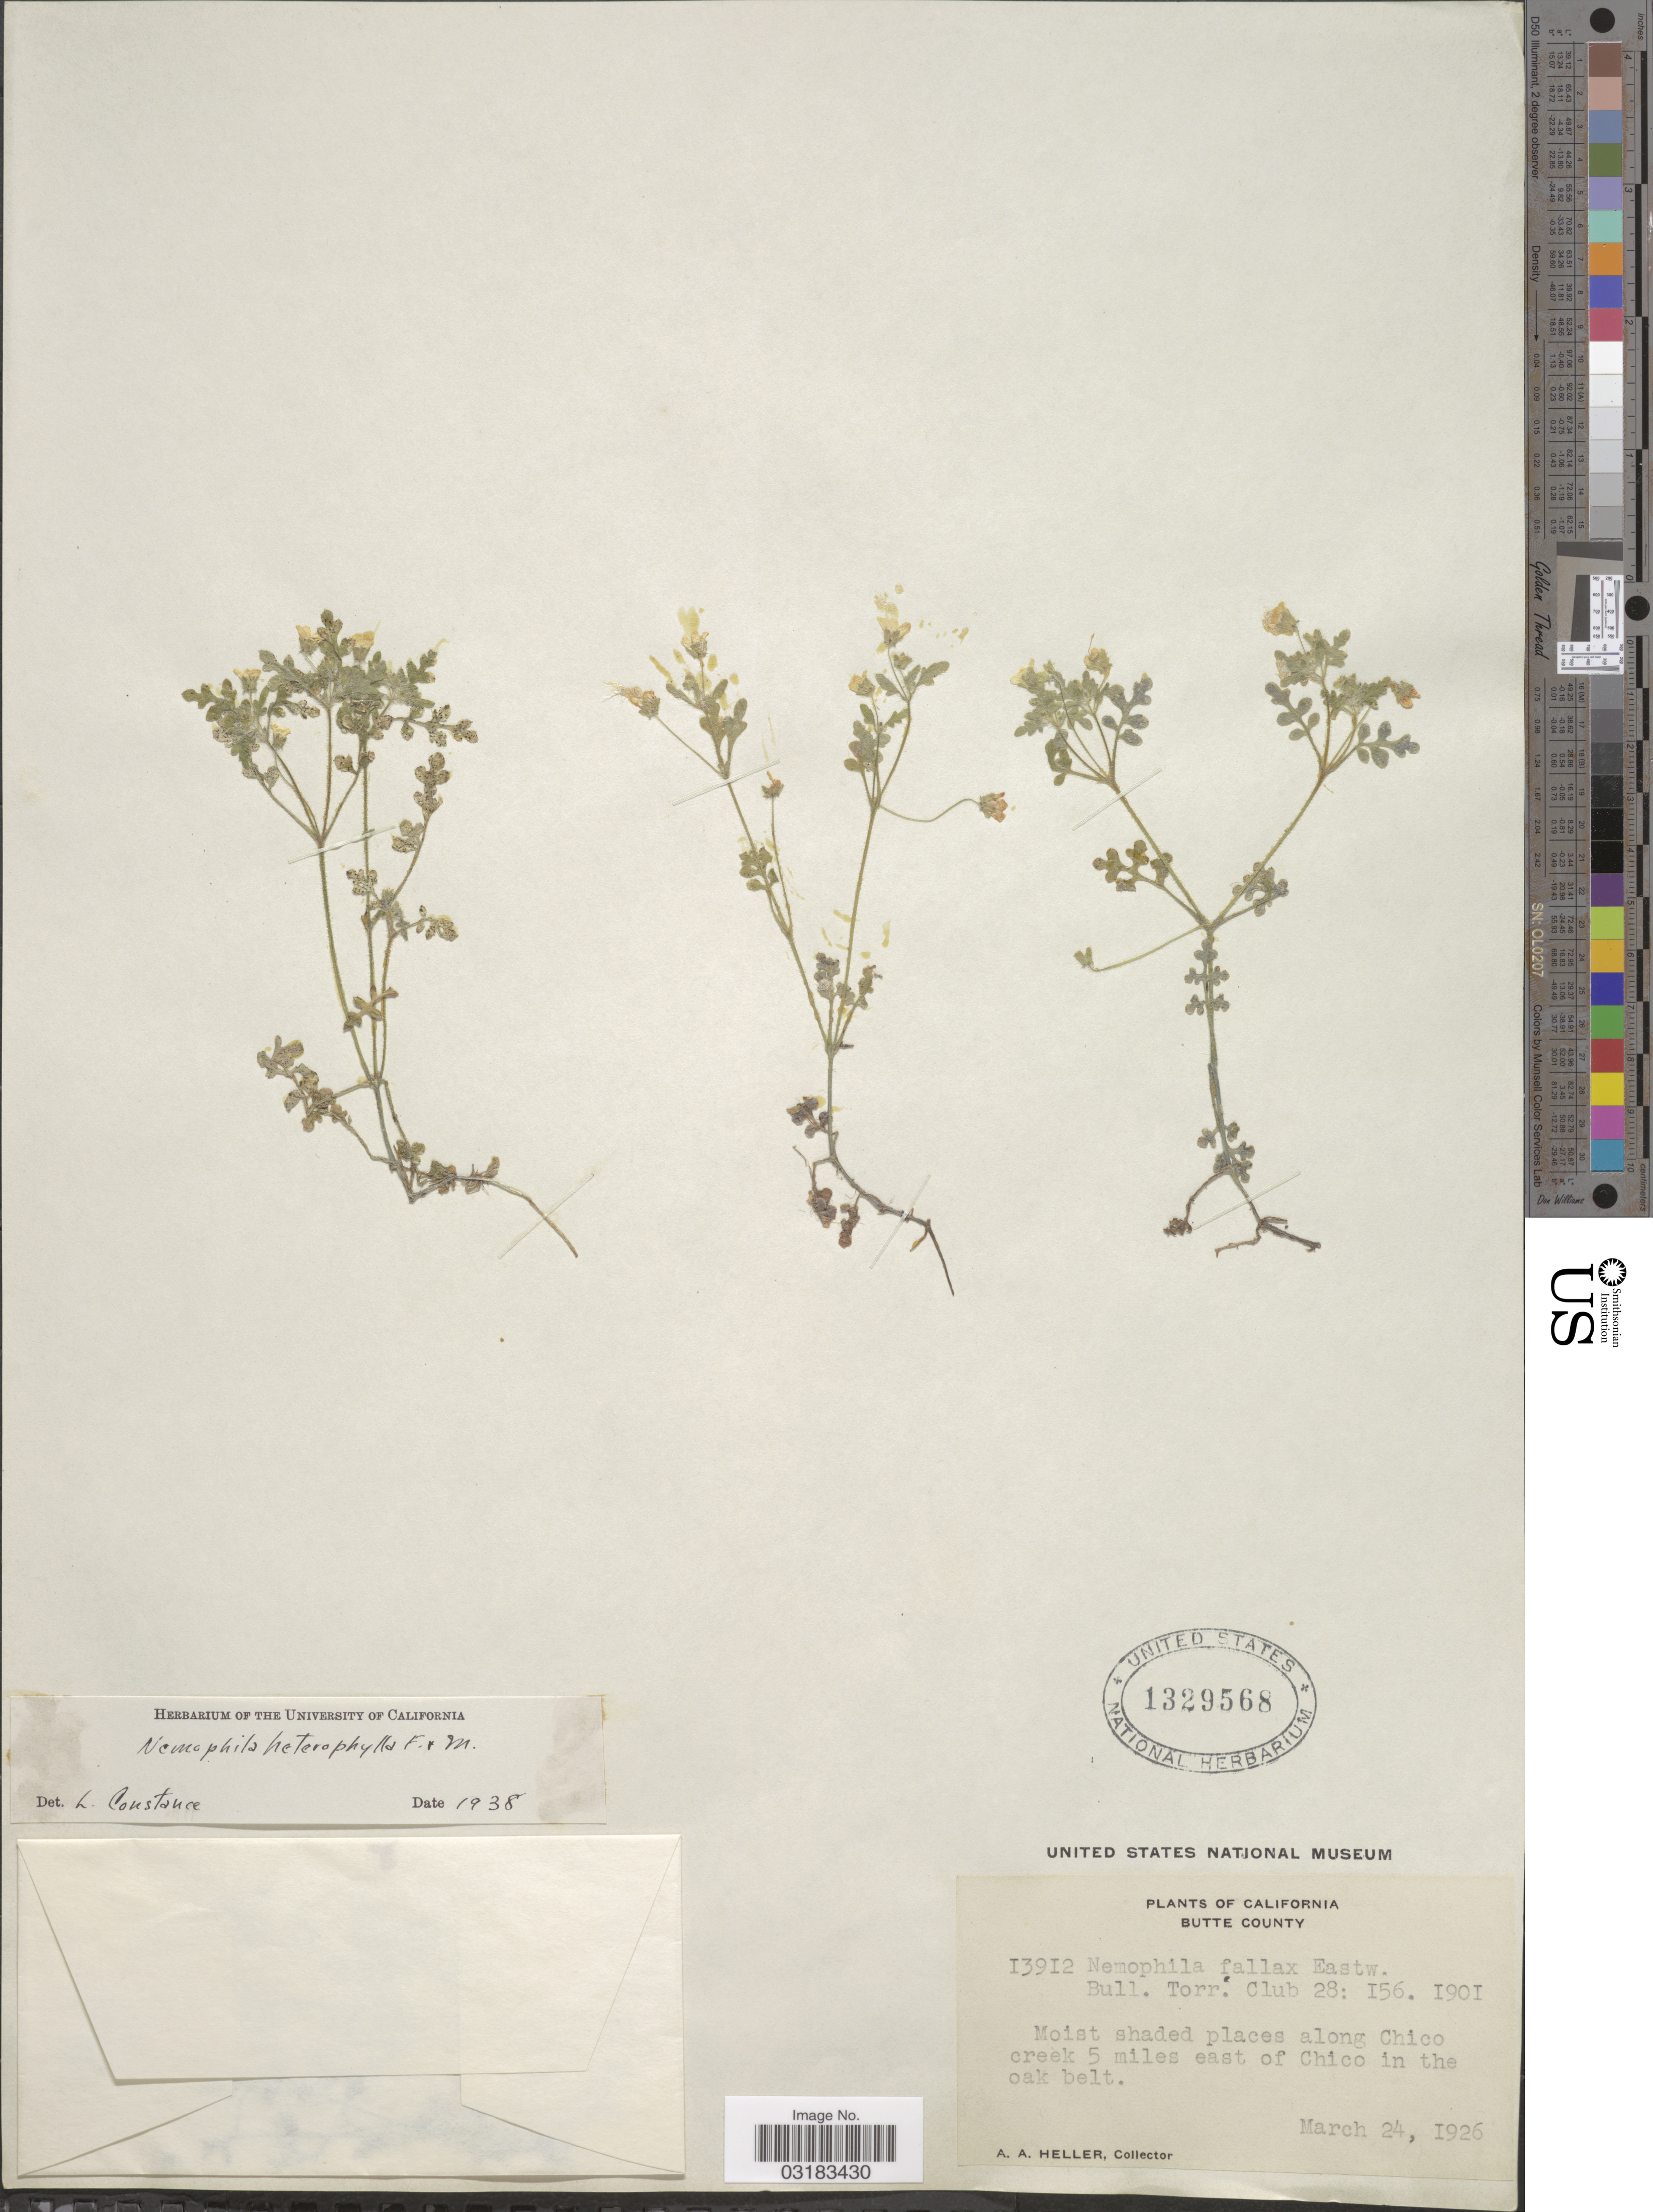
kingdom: Plantae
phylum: Tracheophyta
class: Magnoliopsida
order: Boraginales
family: Hydrophyllaceae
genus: Nemophila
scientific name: Nemophila heterophylla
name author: Fisch. & C.A. Mey.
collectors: A. A. Heller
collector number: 13912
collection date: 1926-03-24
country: United States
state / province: California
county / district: Butte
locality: Butte County. Moist shaded places along Chico creek 5 miles east of Chico in the oak belt.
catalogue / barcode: US 1329568